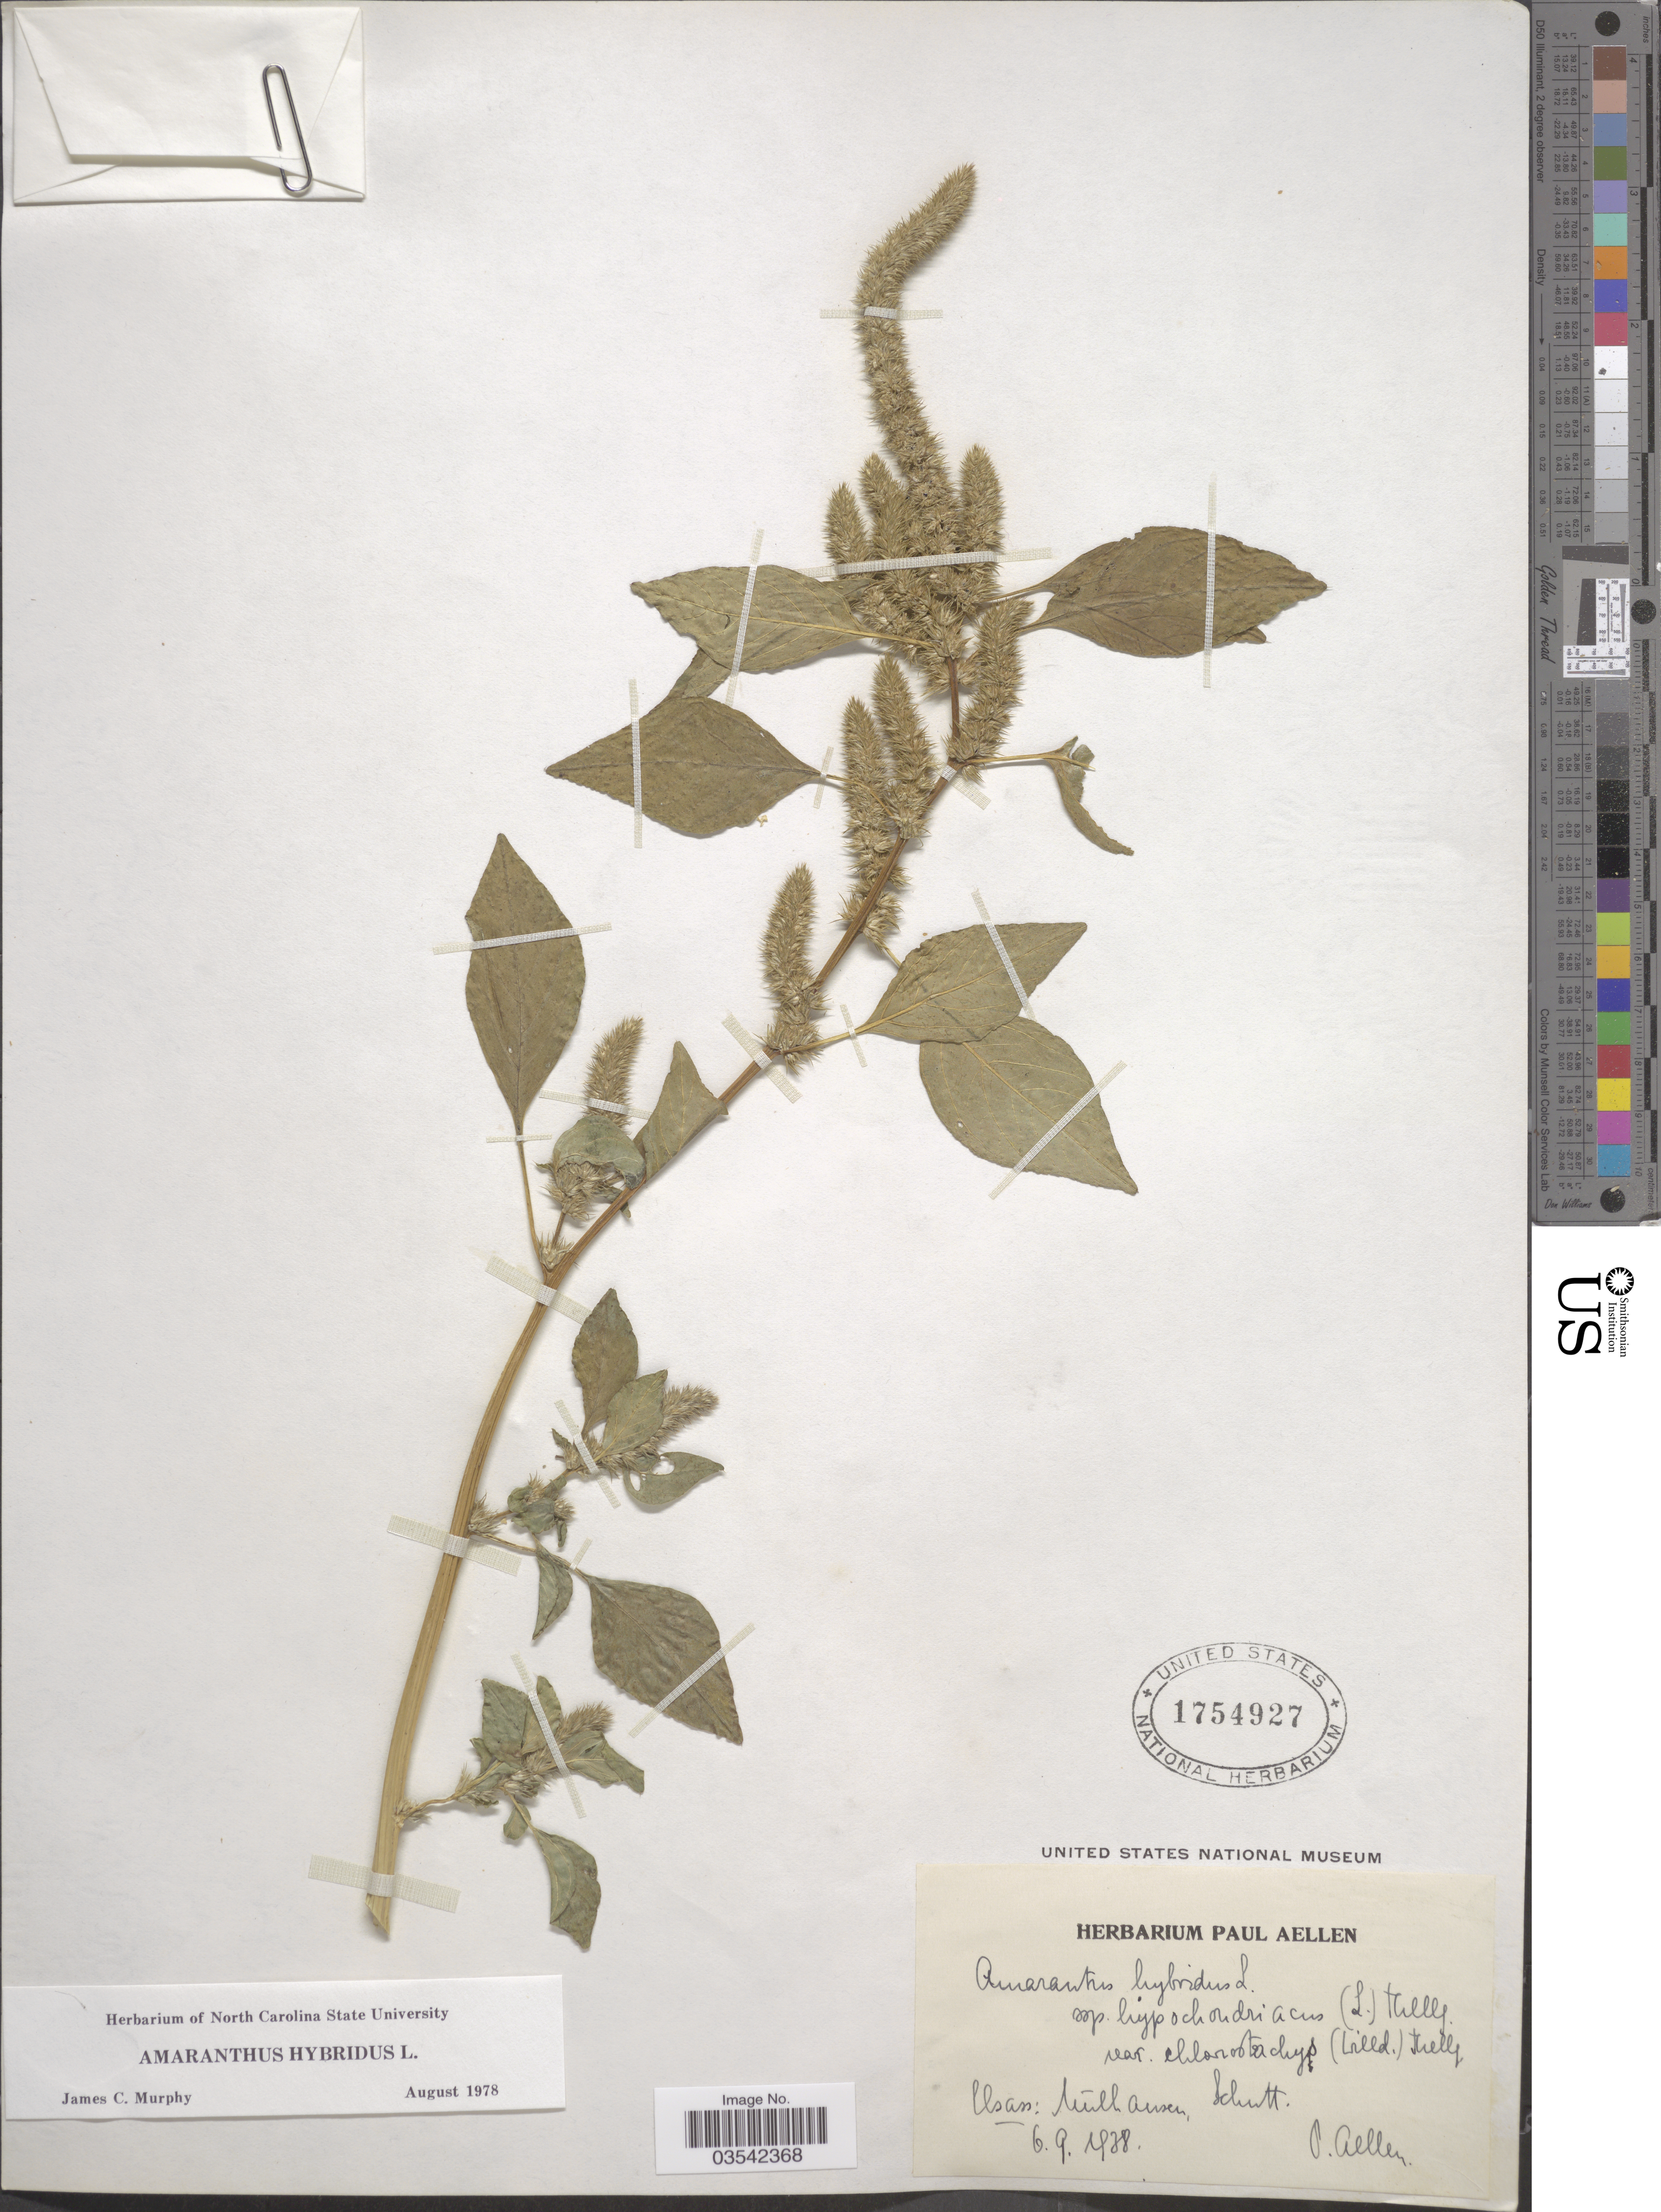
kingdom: Plantae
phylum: Tracheophyta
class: Magnoliopsida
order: Caryophyllales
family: Amaranthaceae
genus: Amaranthus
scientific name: Amaranthus hybridus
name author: L.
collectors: P. Aellen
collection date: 1938-09-06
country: France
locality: Elsass: Mulhausen, Schutt.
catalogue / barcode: US 1754927